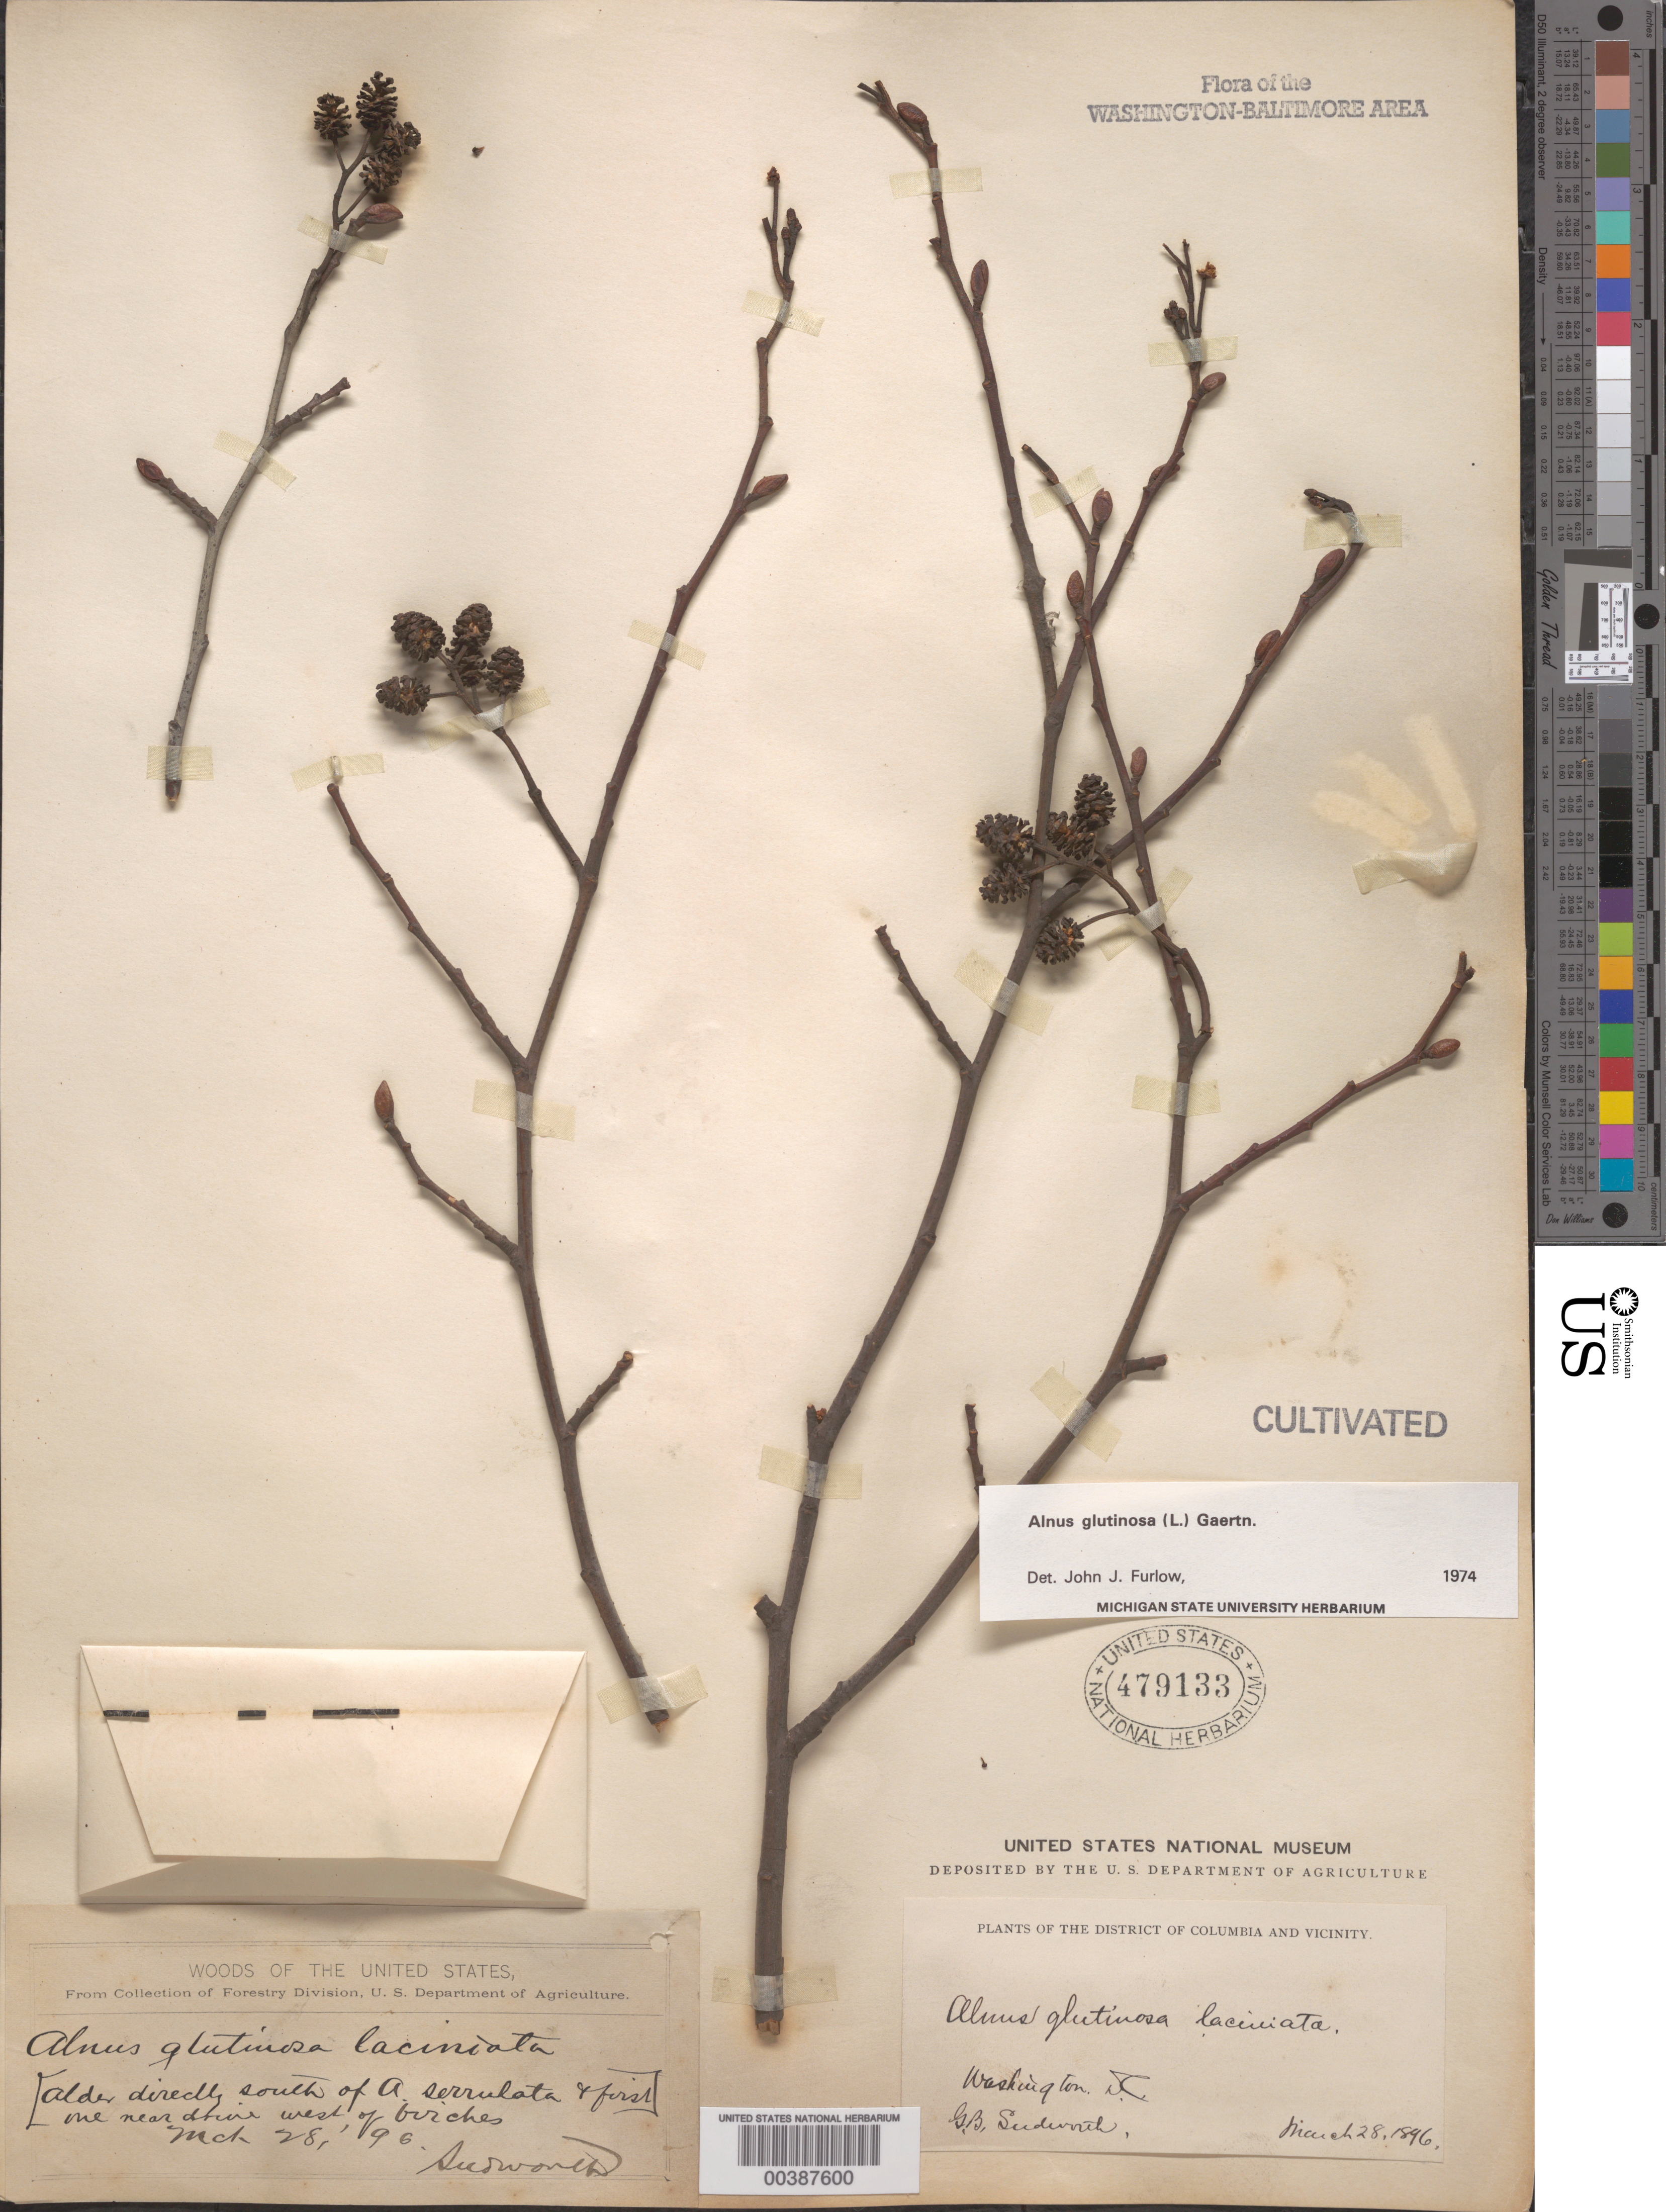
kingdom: Plantae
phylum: Tracheophyta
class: Magnoliopsida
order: Fagales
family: Betulaceae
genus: Alnus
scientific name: Alnus glutinosa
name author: (L.) Gaertn.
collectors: G. B. Sudworth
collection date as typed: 28 Mar 1896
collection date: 1896-03-28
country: United States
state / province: District of Columbia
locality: Agriculture grounds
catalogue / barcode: US 479133